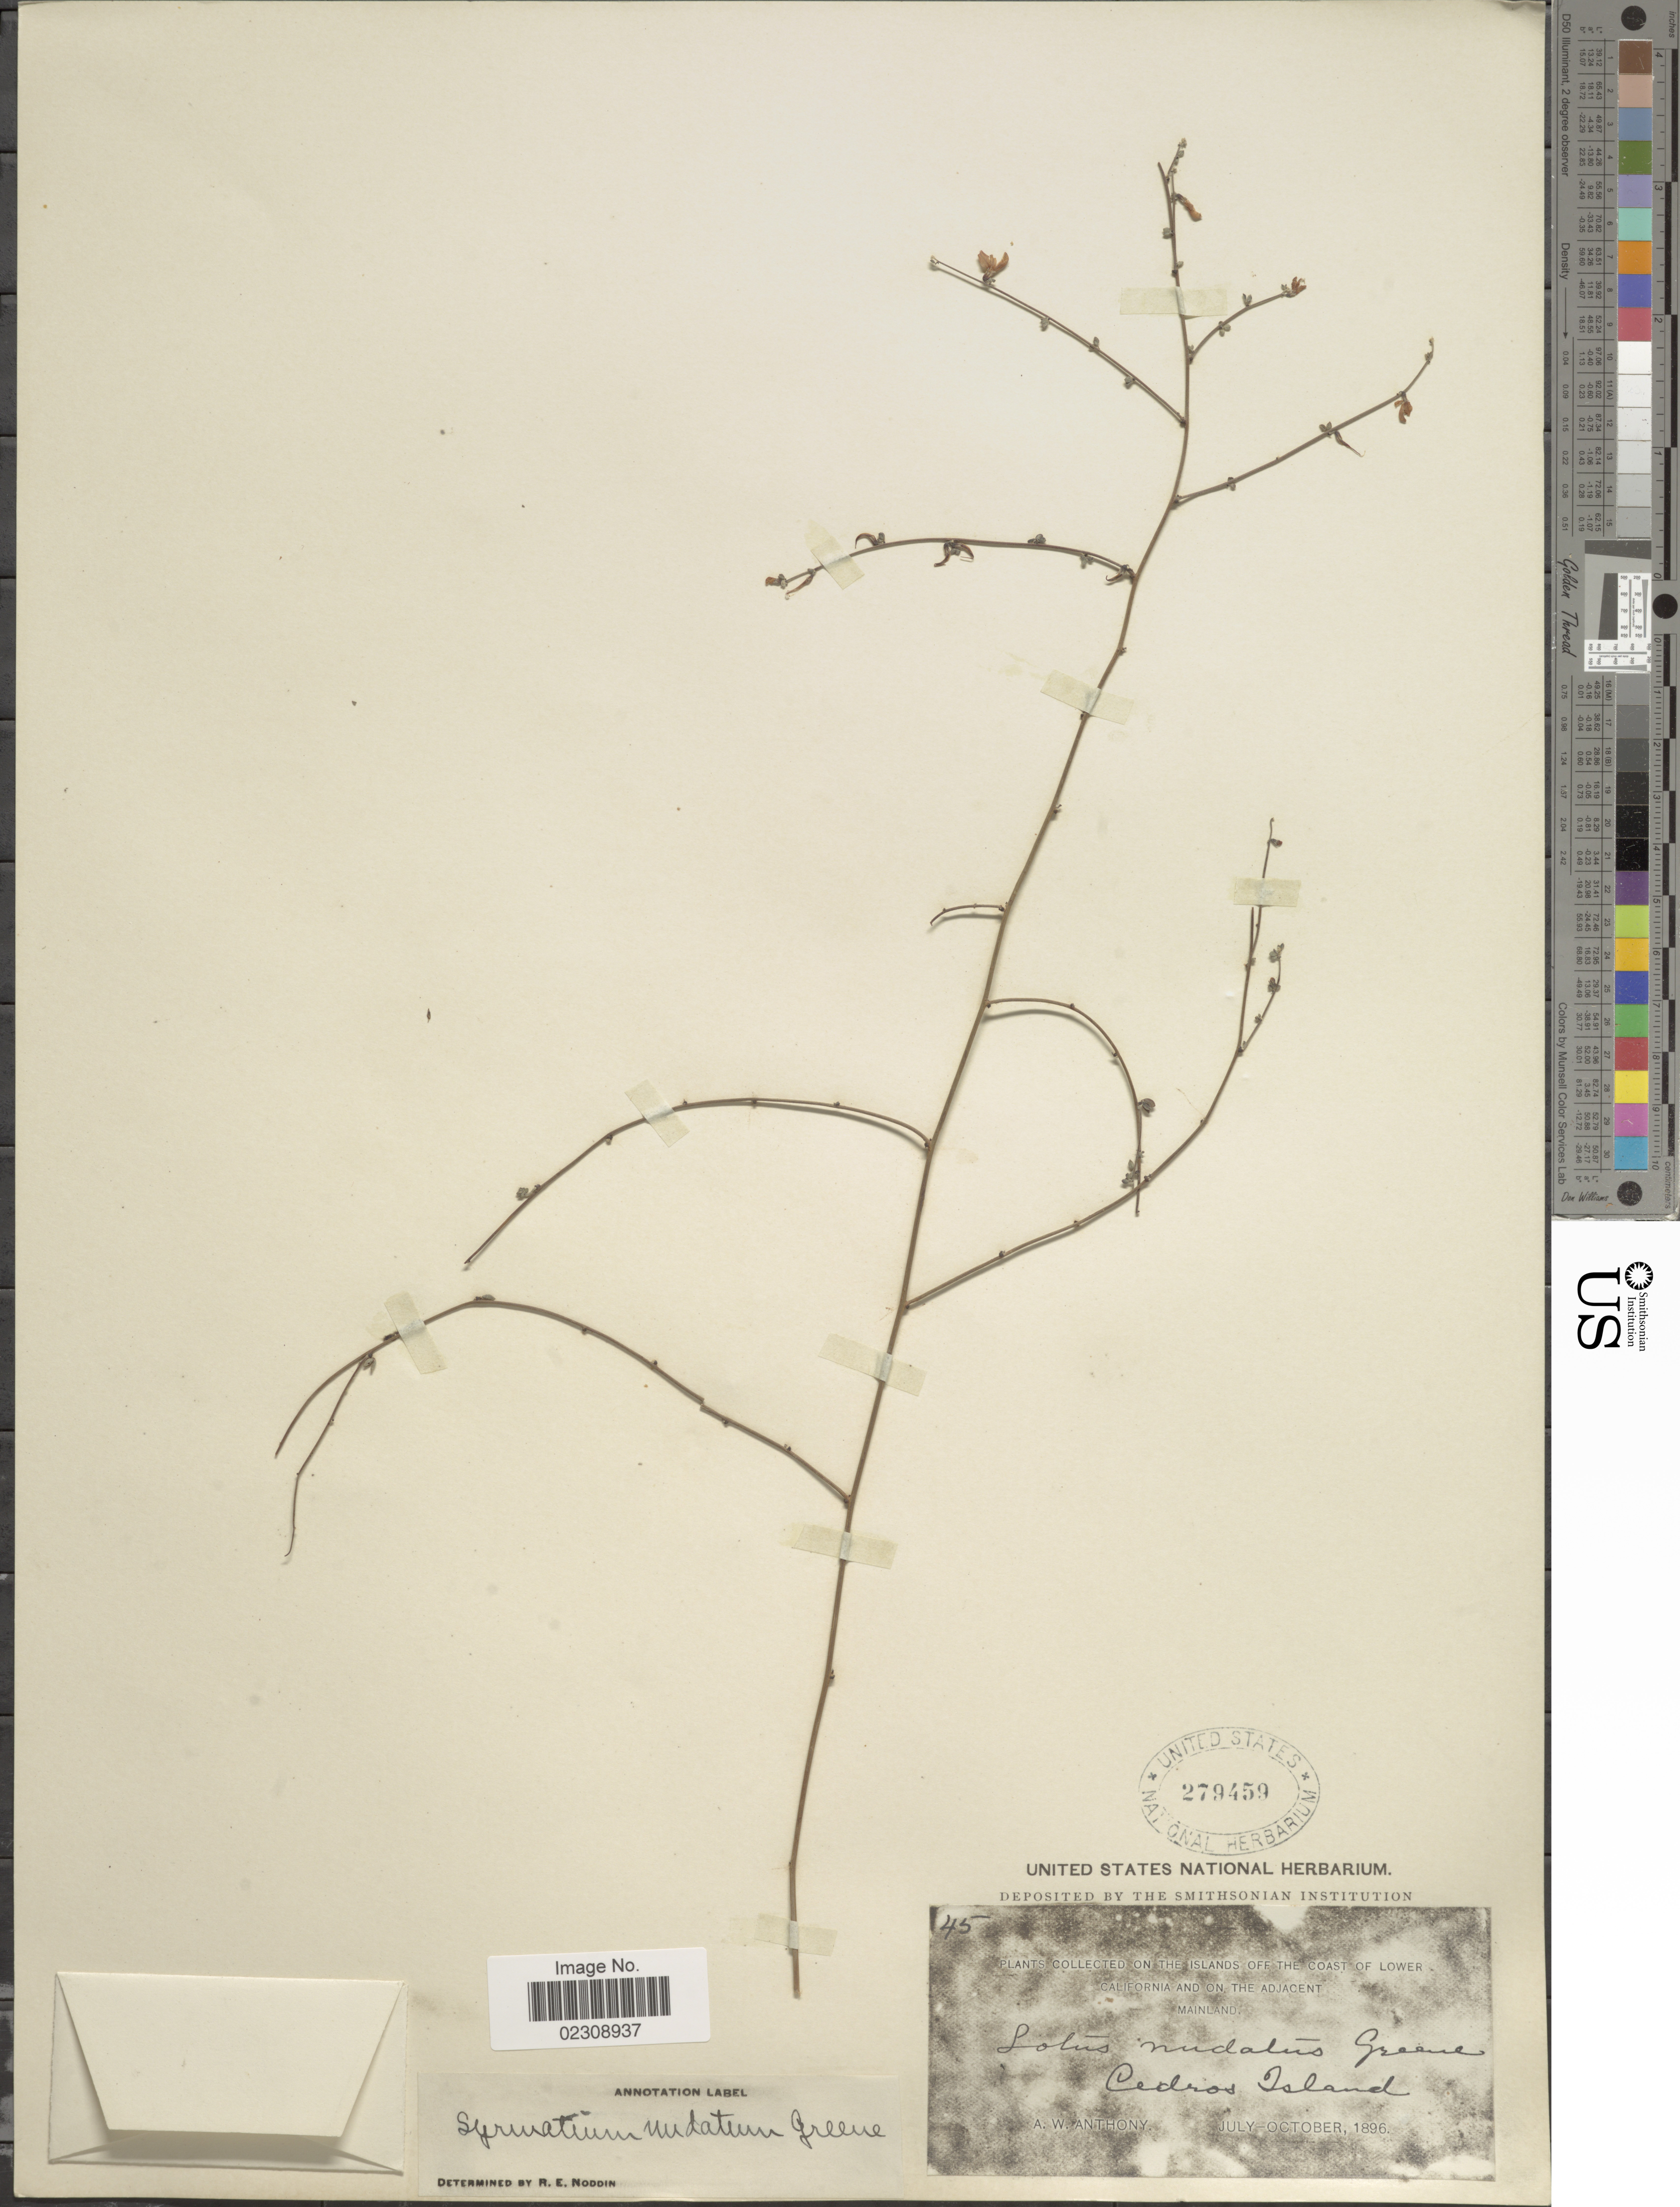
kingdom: Plantae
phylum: Tracheophyta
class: Magnoliopsida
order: Fabales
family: Fabaceae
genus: Syrmatium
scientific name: Syrmatium nudatum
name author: Greene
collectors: A. W. Anthony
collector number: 45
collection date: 1896-07/1896-10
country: Mexico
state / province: Baja California Norte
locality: On the Islands off the Coast of Lower California and on the adjacent. Mainland. Cedros Island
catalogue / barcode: US 279459